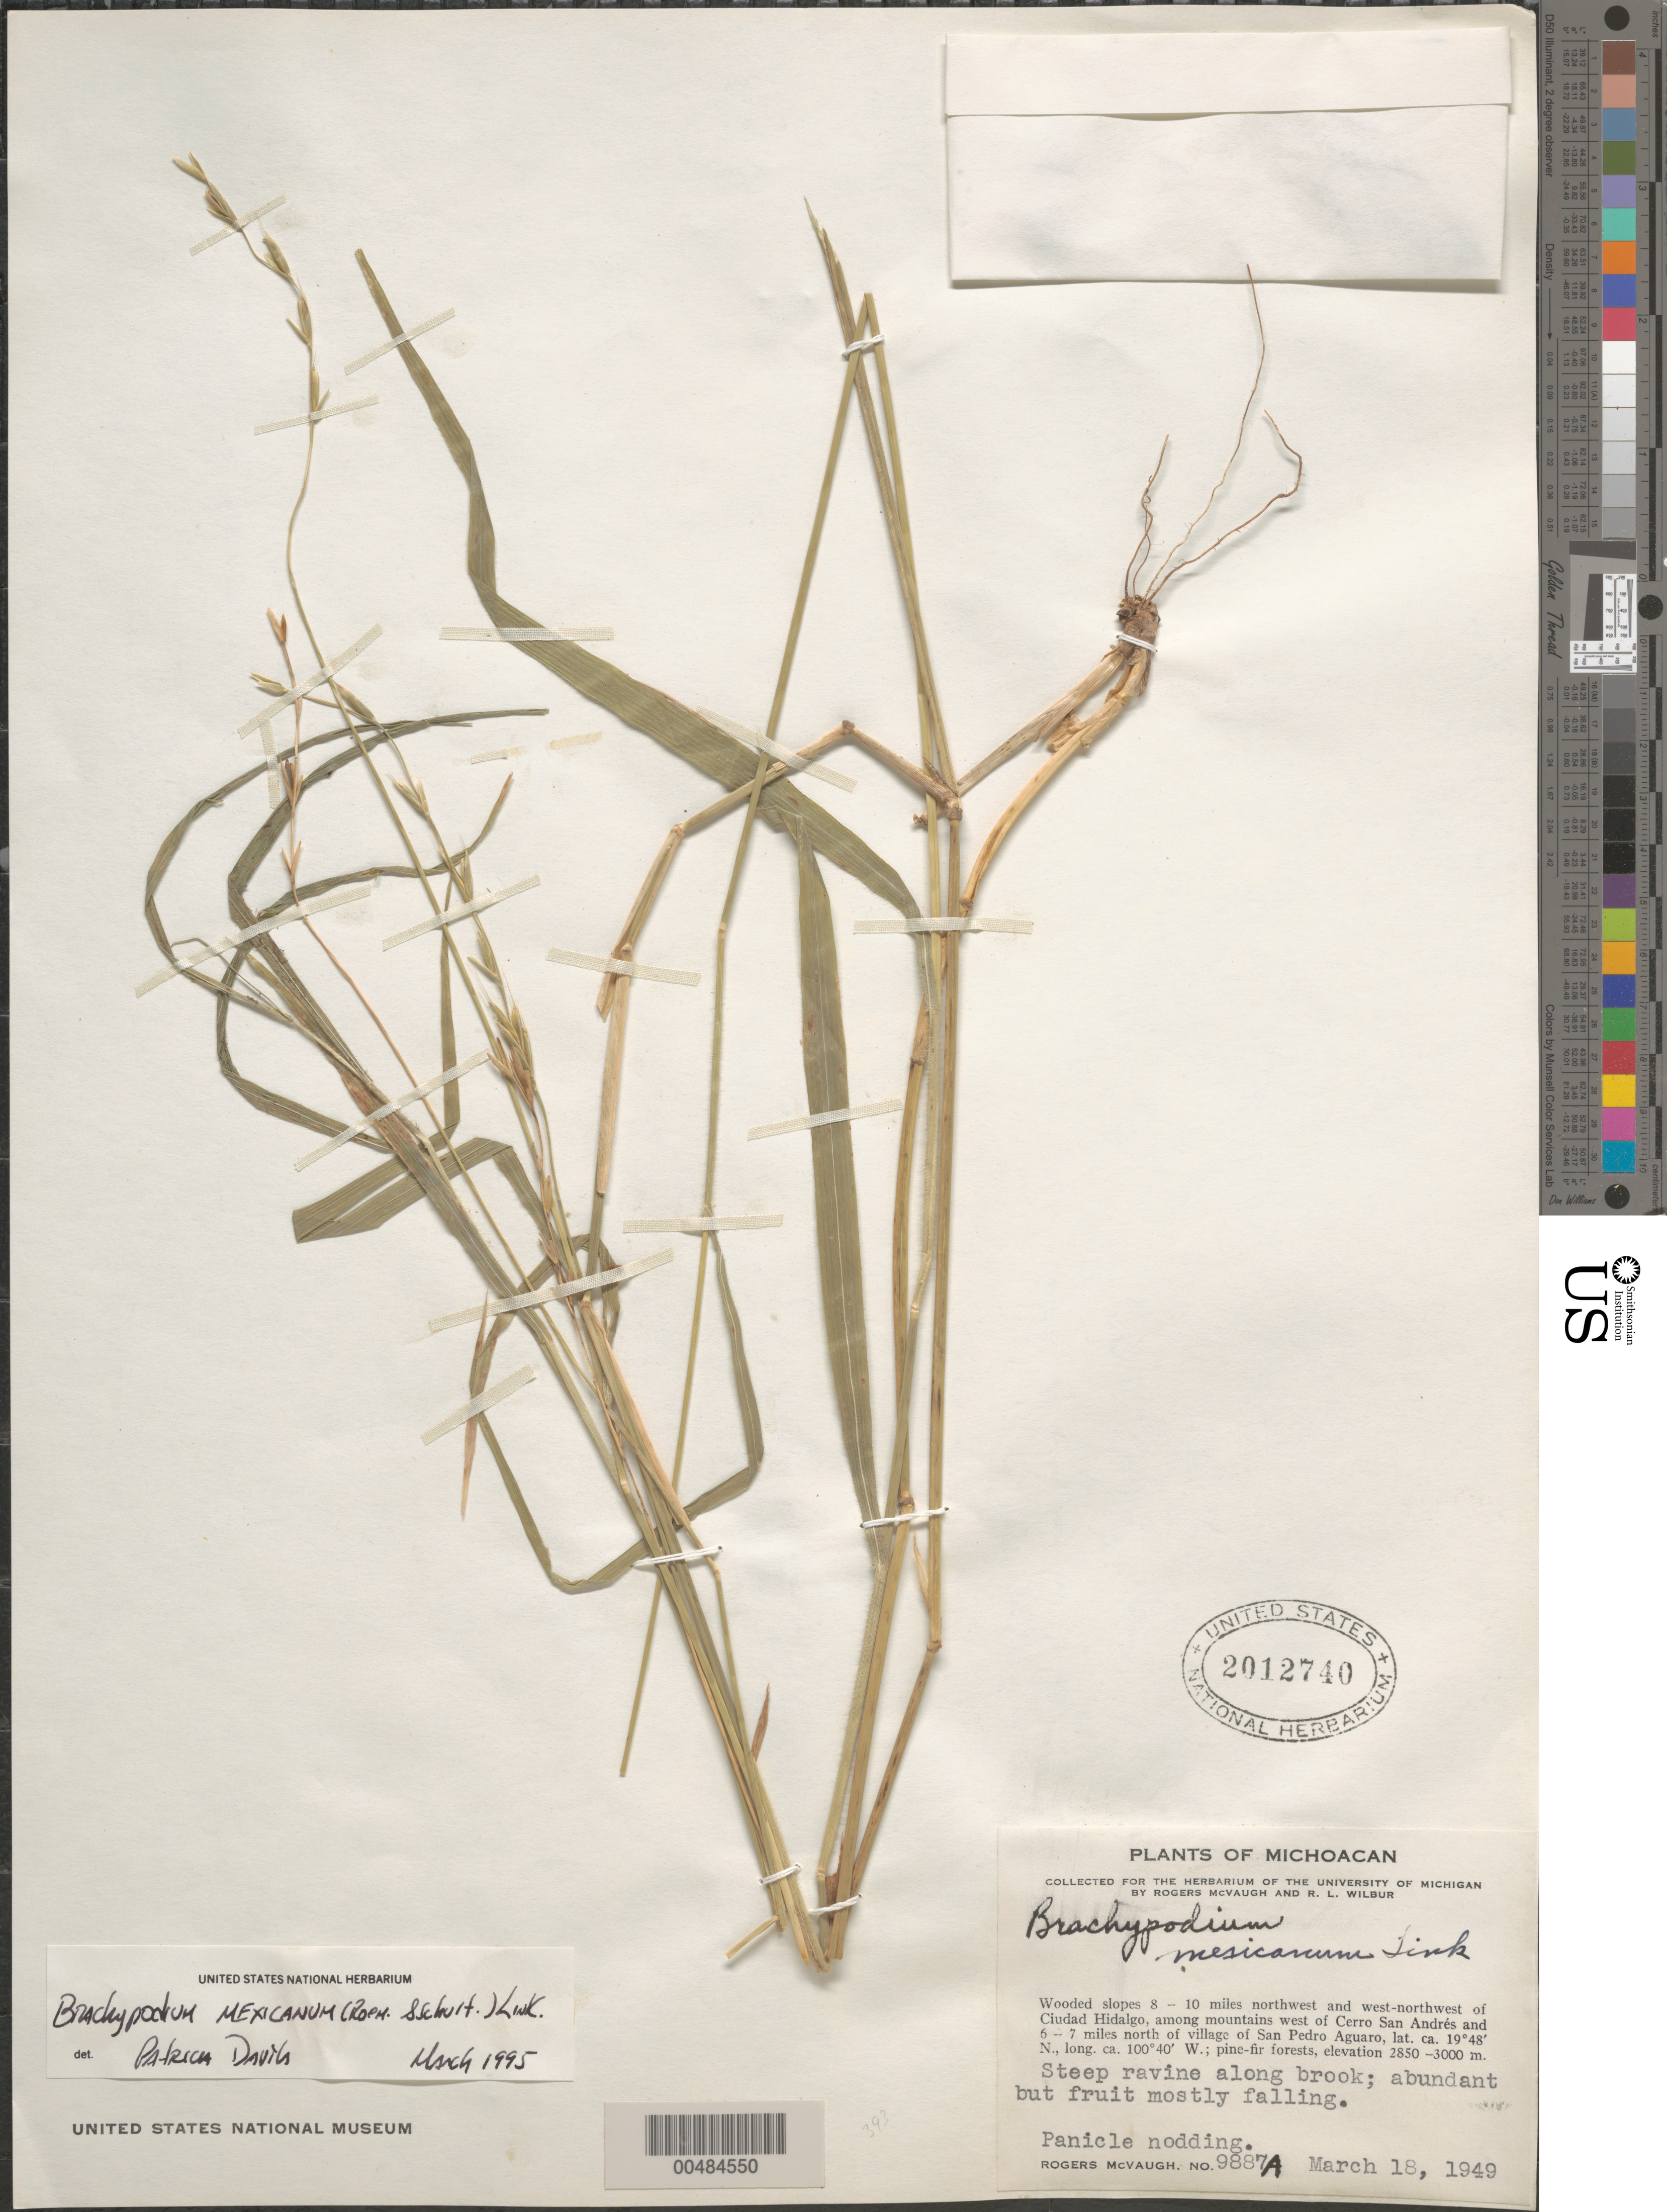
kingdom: Plantae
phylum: Tracheophyta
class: Liliopsida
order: Poales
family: Poaceae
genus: Brachypodium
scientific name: Brachypodium mexicanum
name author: (Roem. & Schult.) Link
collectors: R. McVaugh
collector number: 9887A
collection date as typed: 18 Mar 1949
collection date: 1949-03-18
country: Mexico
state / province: Michoacán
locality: Slopes 8-10 mi NW and WNW of Ciudad Hidalgo, among mountains W of Cerro San Andres and 6-7 mi N of village of San Pedro Aguaro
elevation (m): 2850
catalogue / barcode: US 2012740